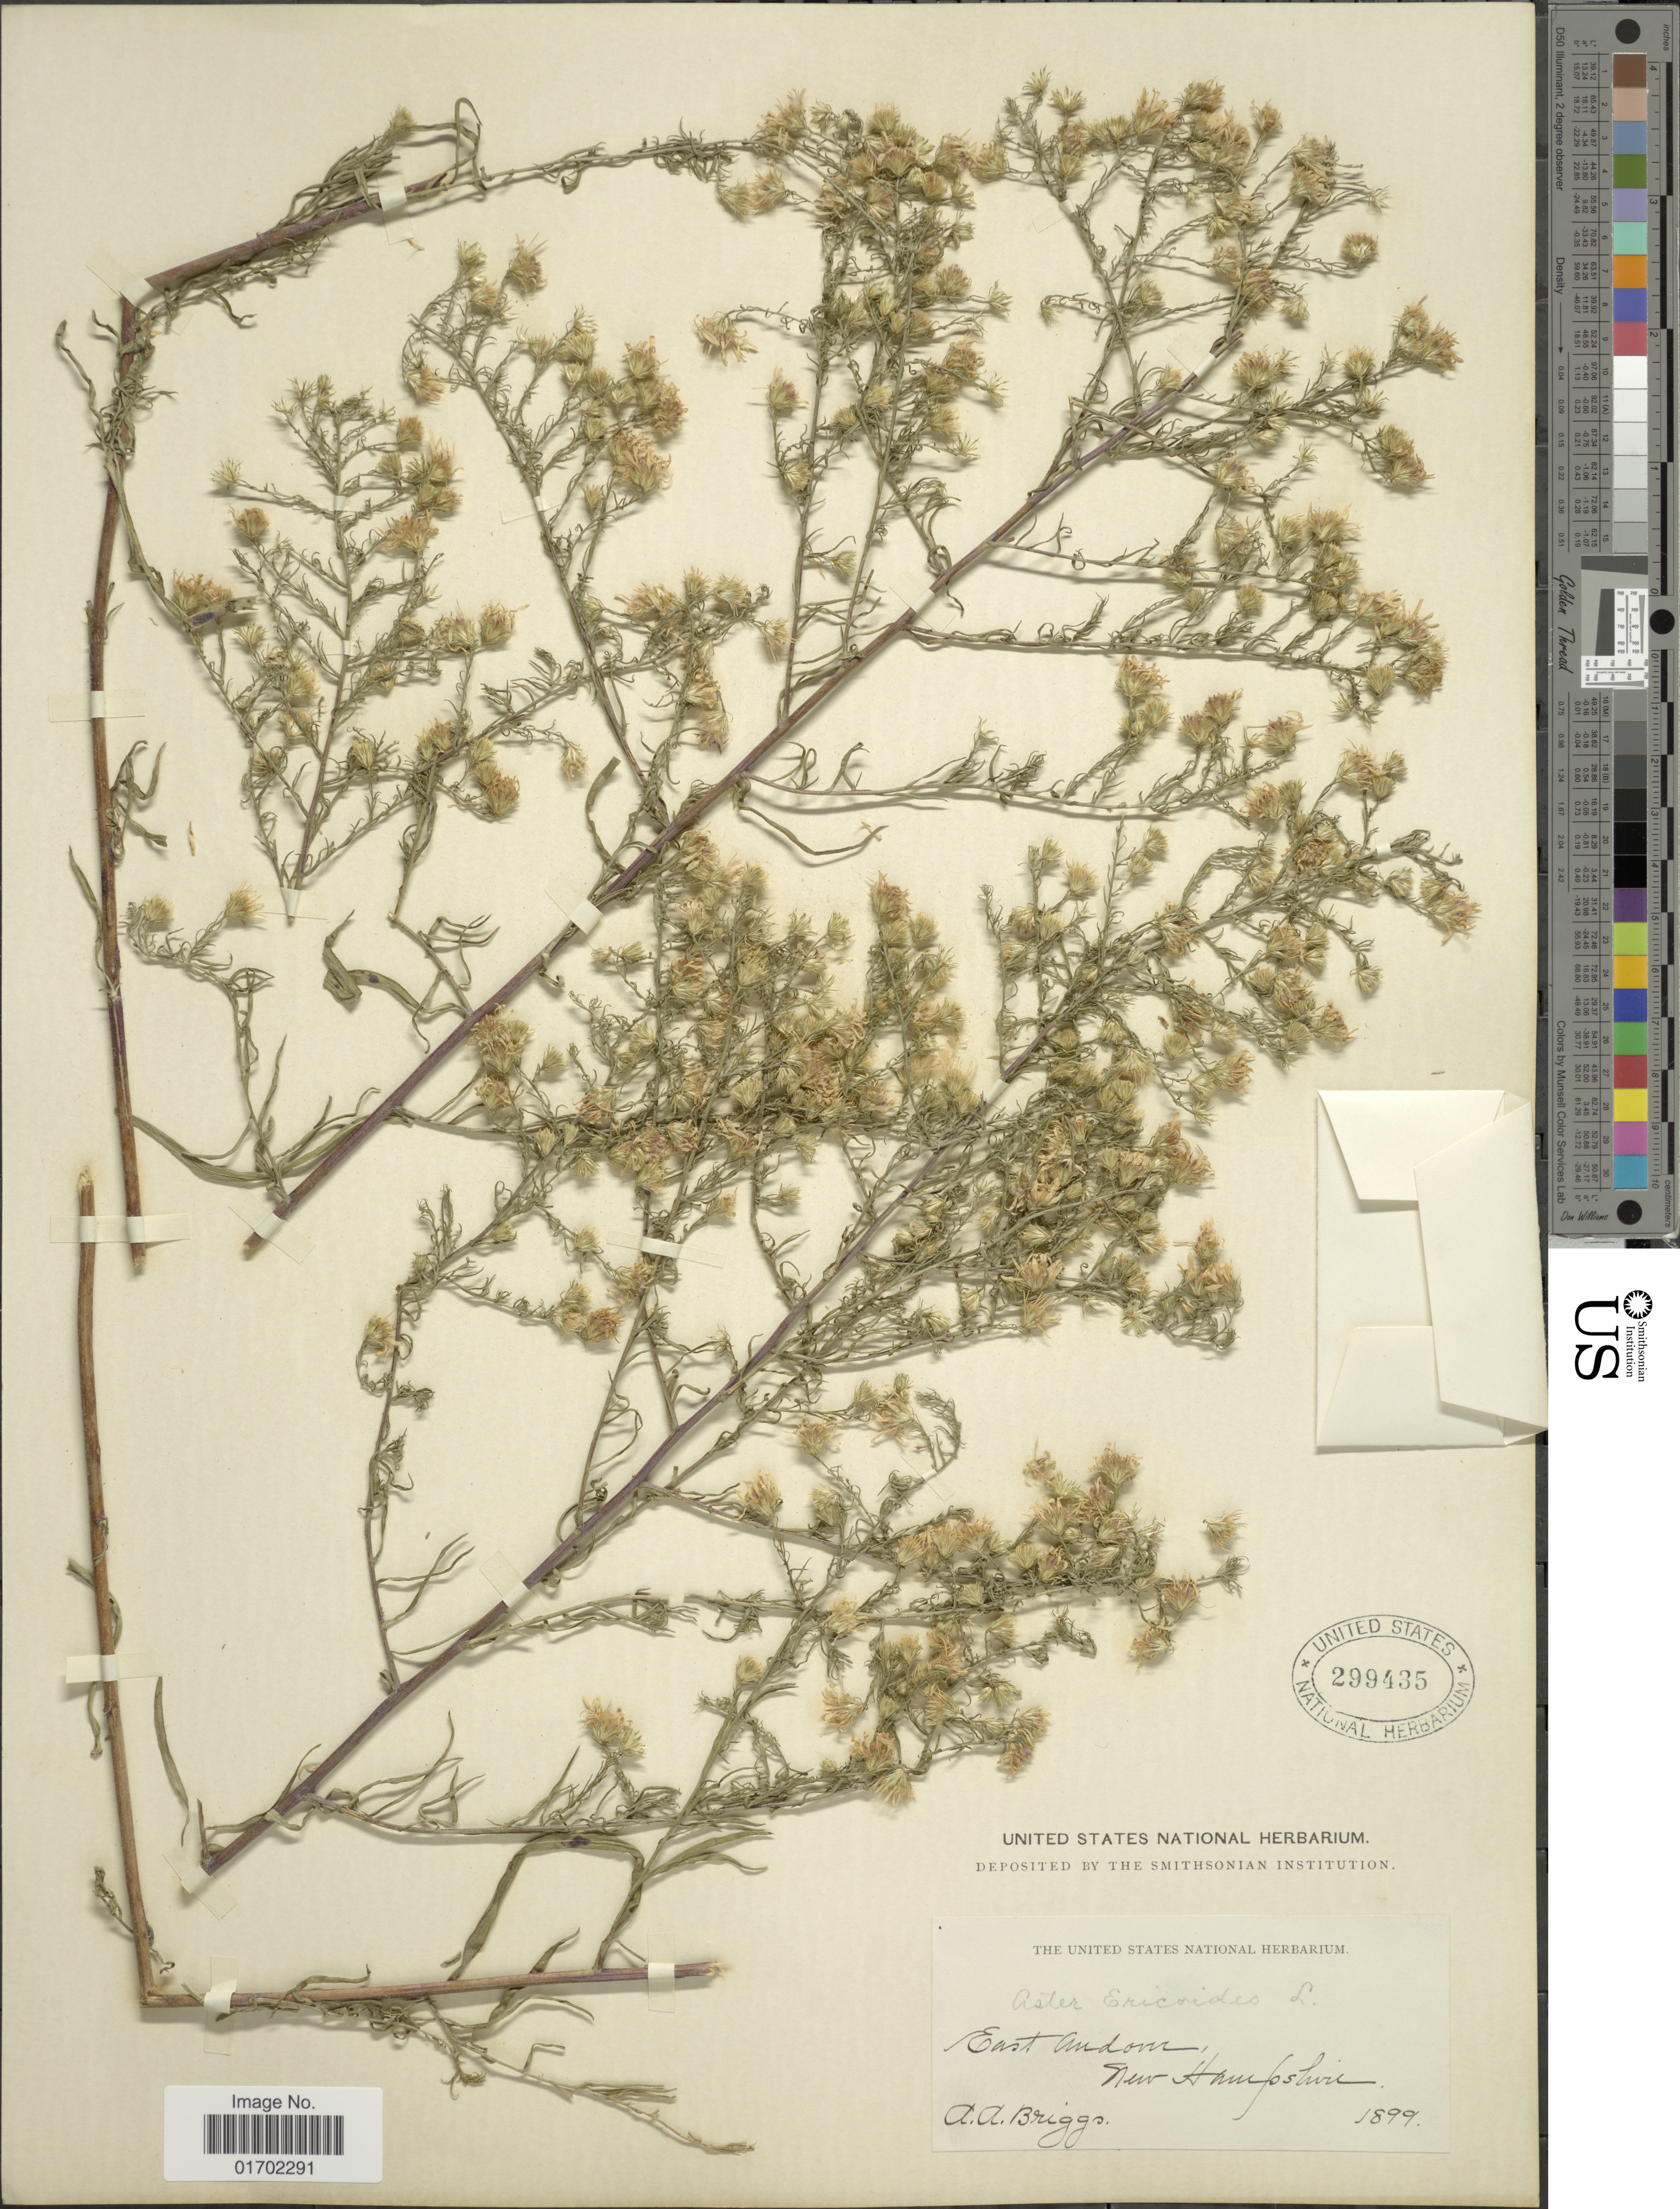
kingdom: Plantae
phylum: Tracheophyta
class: Magnoliopsida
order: Asterales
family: Asteraceae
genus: Symphyotrichum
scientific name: Symphyotrichum pilosum var. pilosum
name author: (Willd.) G.L. Nesom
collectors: A. Briggs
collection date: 1899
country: United States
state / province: New Hampshire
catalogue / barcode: US 299435